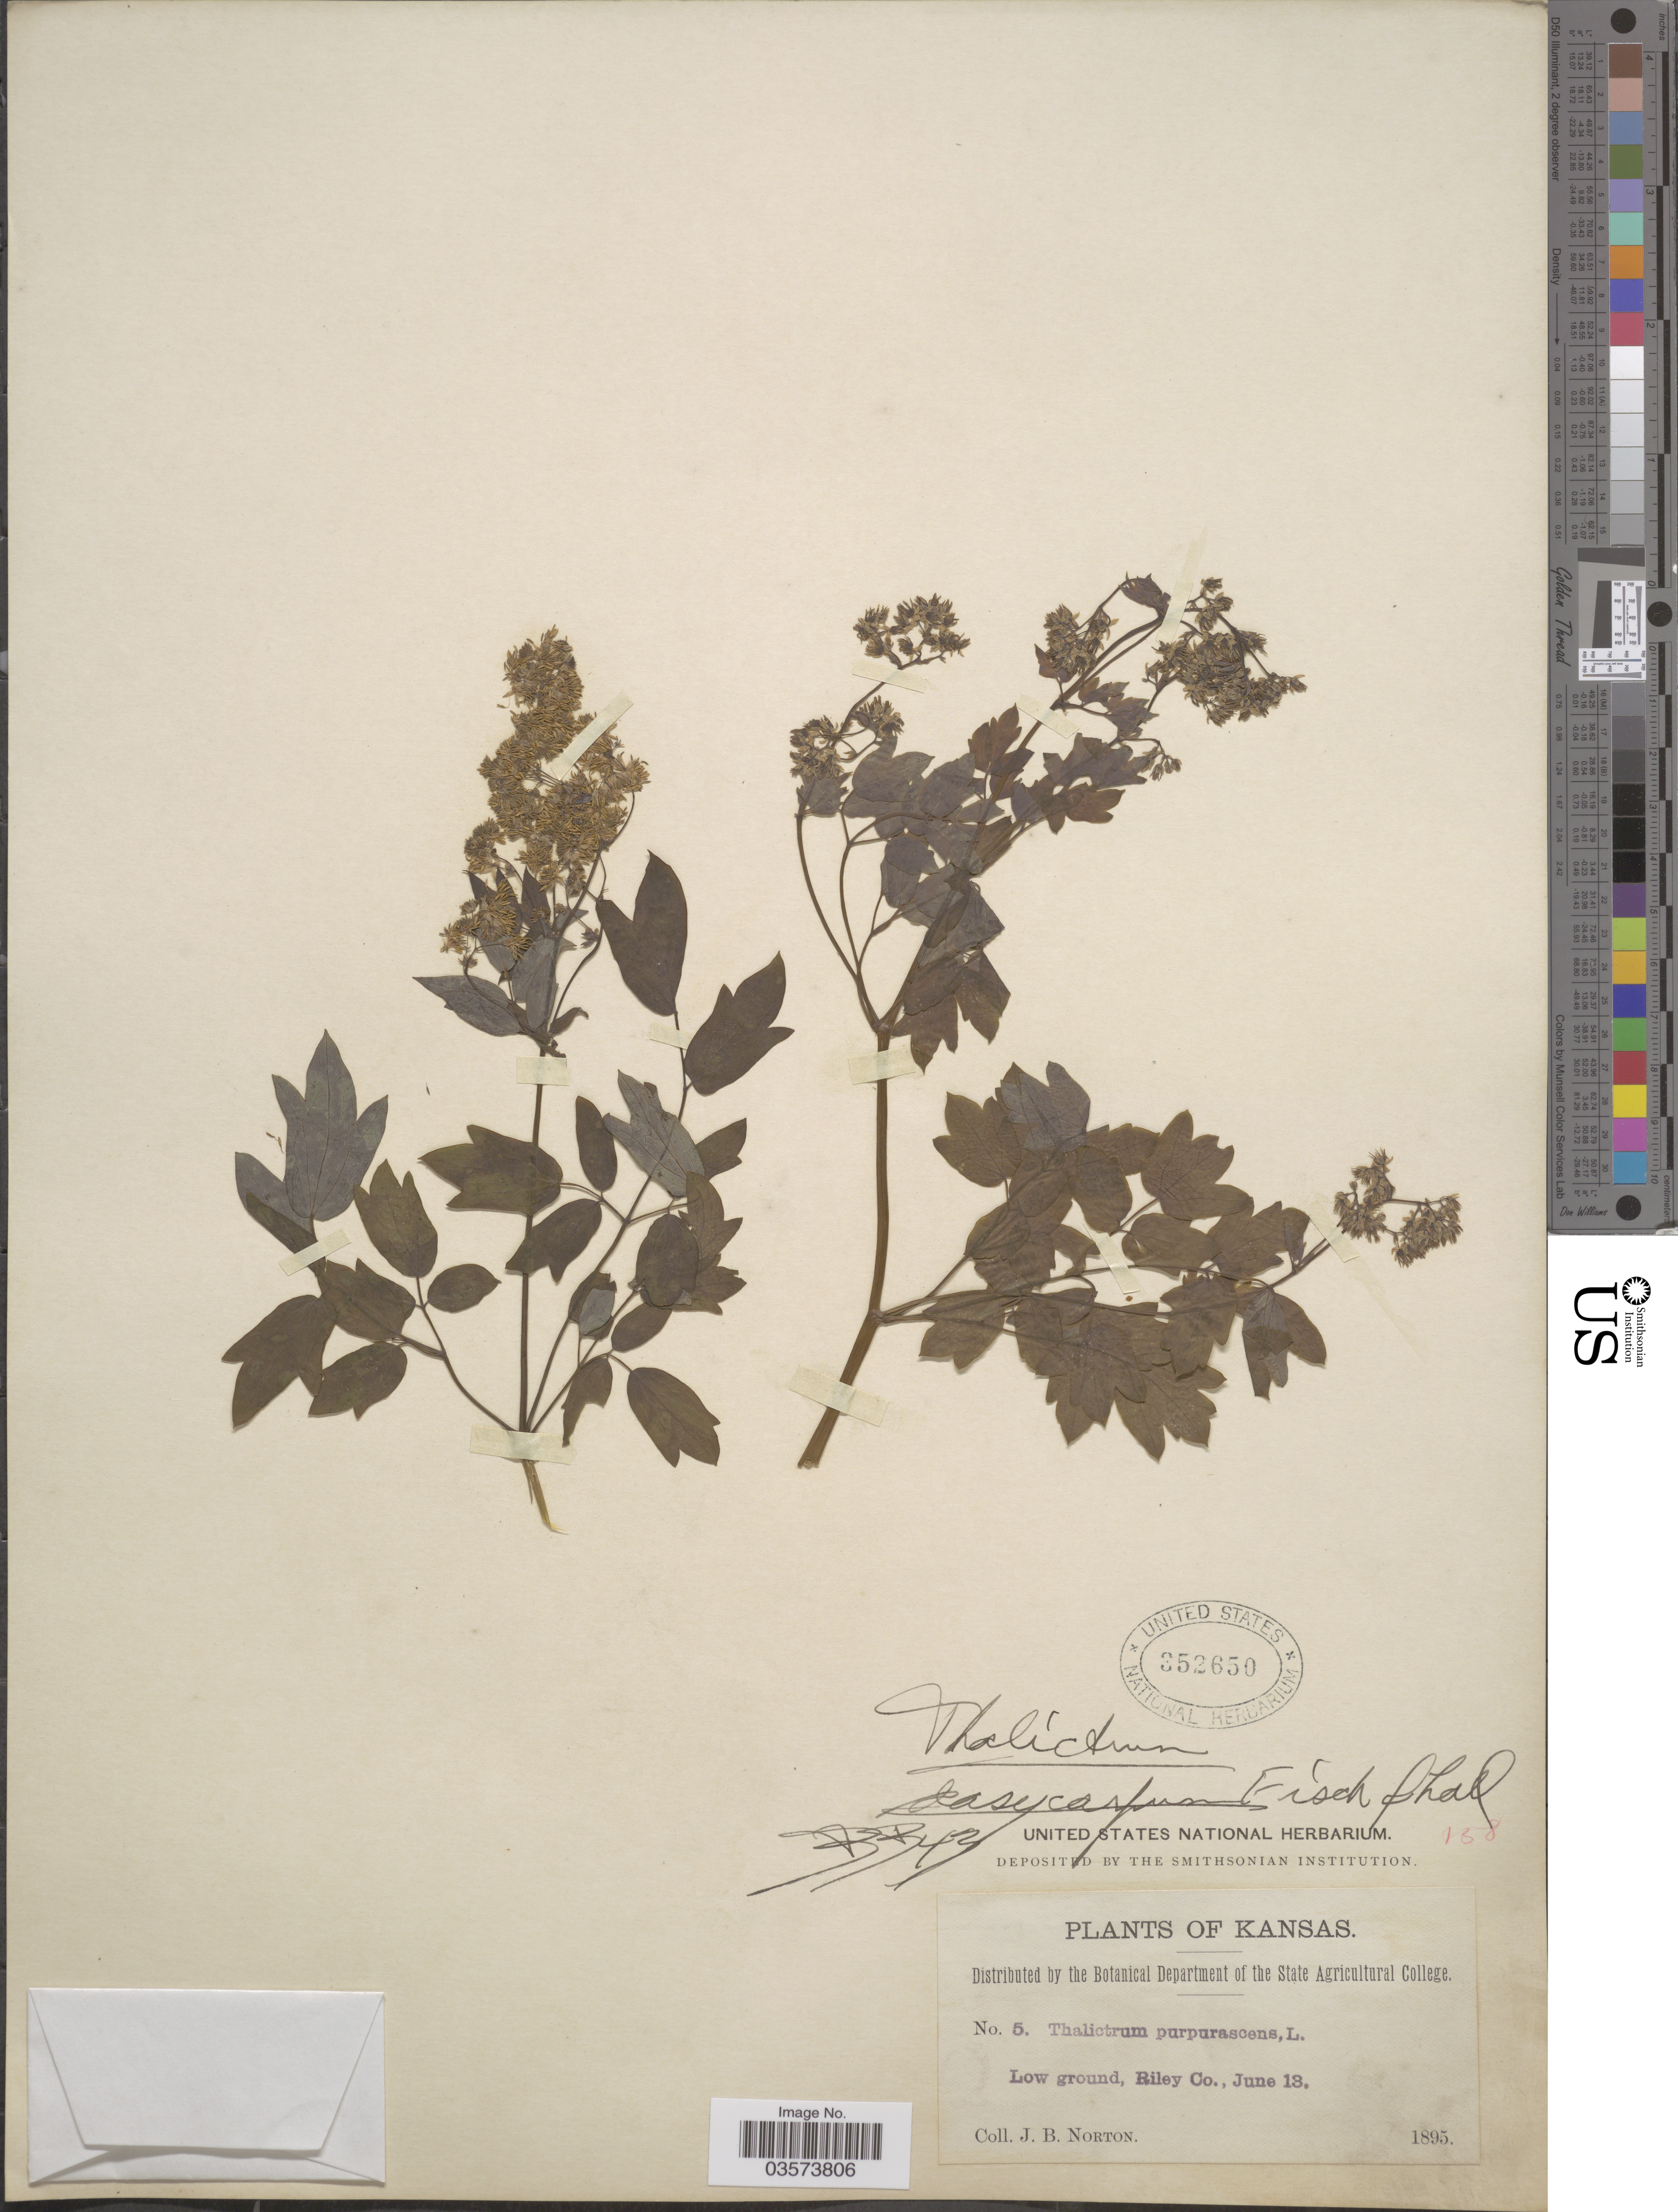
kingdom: Plantae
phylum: Tracheophyta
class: Magnoliopsida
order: Ranunculales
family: Ranunculaceae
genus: Thalictrum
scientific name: Thalictrum dasycarpum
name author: Fisch. & Avé-Lall.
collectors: J. B. Norton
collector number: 5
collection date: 1895-06-13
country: United States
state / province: Kansas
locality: Riley Co.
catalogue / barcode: US 352650